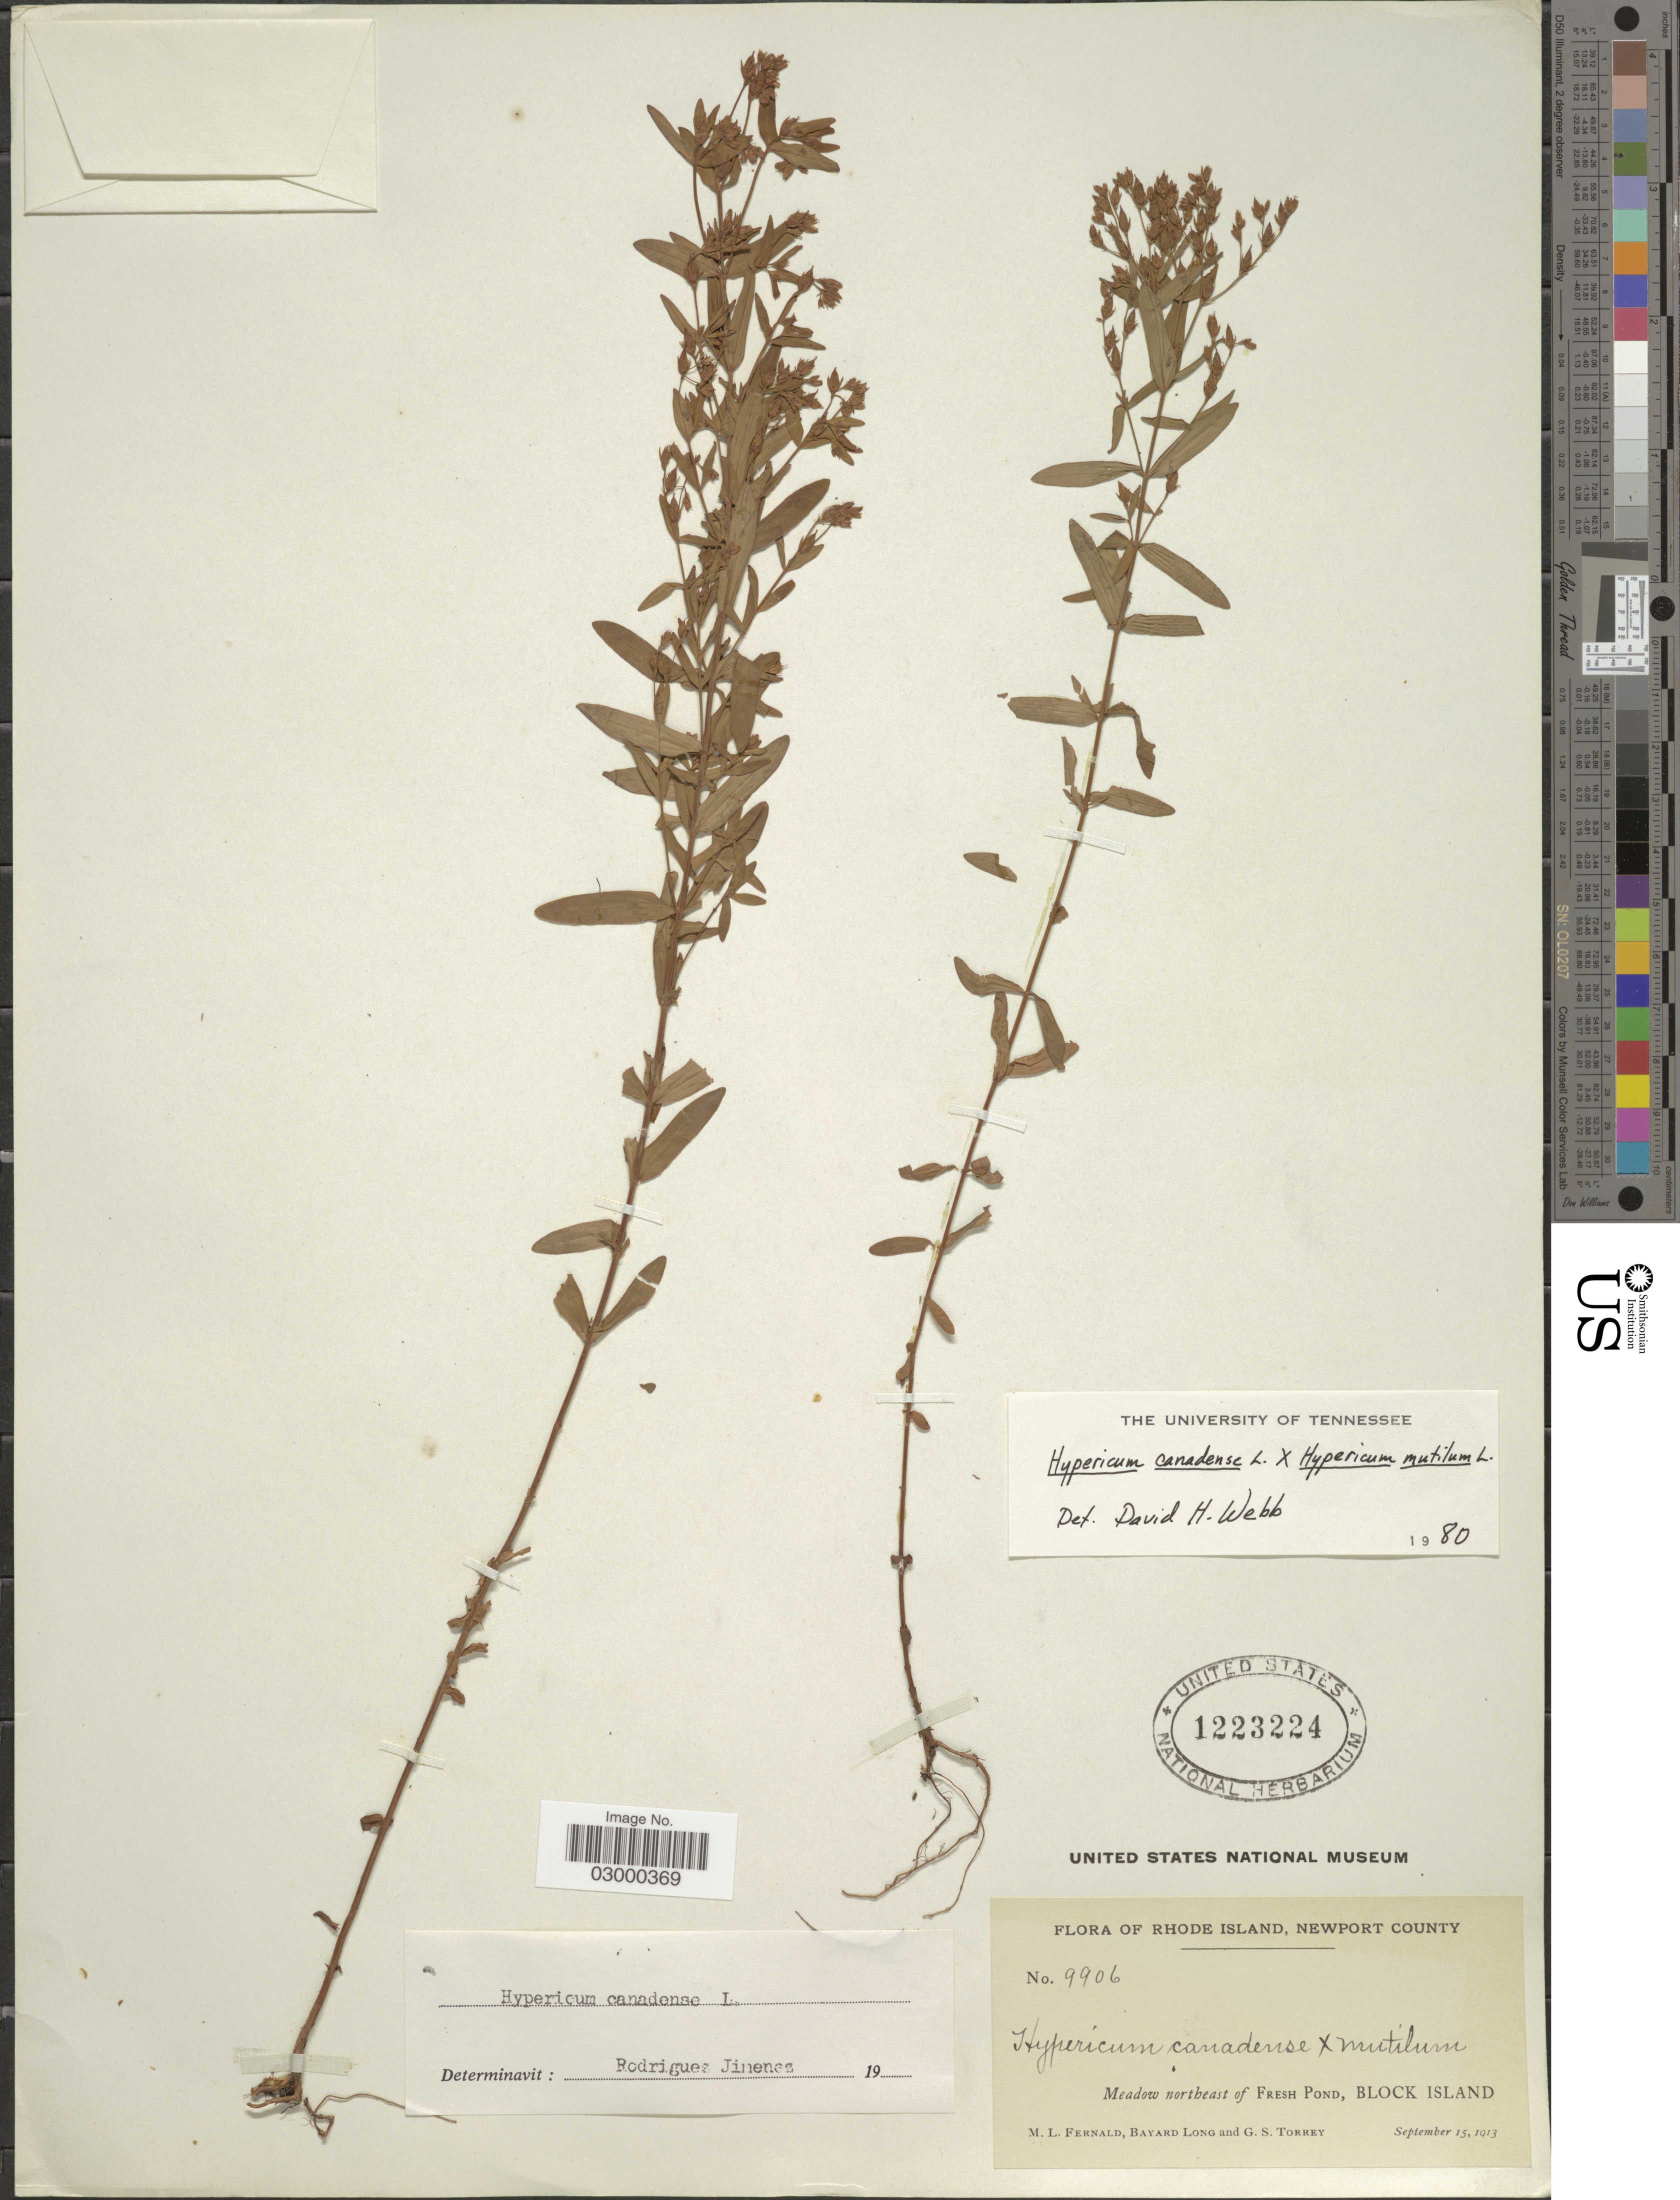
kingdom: Plantae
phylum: Tracheophyta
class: Magnoliopsida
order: Malpighiales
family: Hypericaceae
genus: Hypericum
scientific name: Hypericum canadense x H. mutilum L.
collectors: M. L. Fernald, B. Long & G. S. Torrey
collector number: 9906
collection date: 1913-09-15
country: United States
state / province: Rhode Island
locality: Newport County, Meadow northeast of Fresh Pond, Block Island.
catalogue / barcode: US 1223224